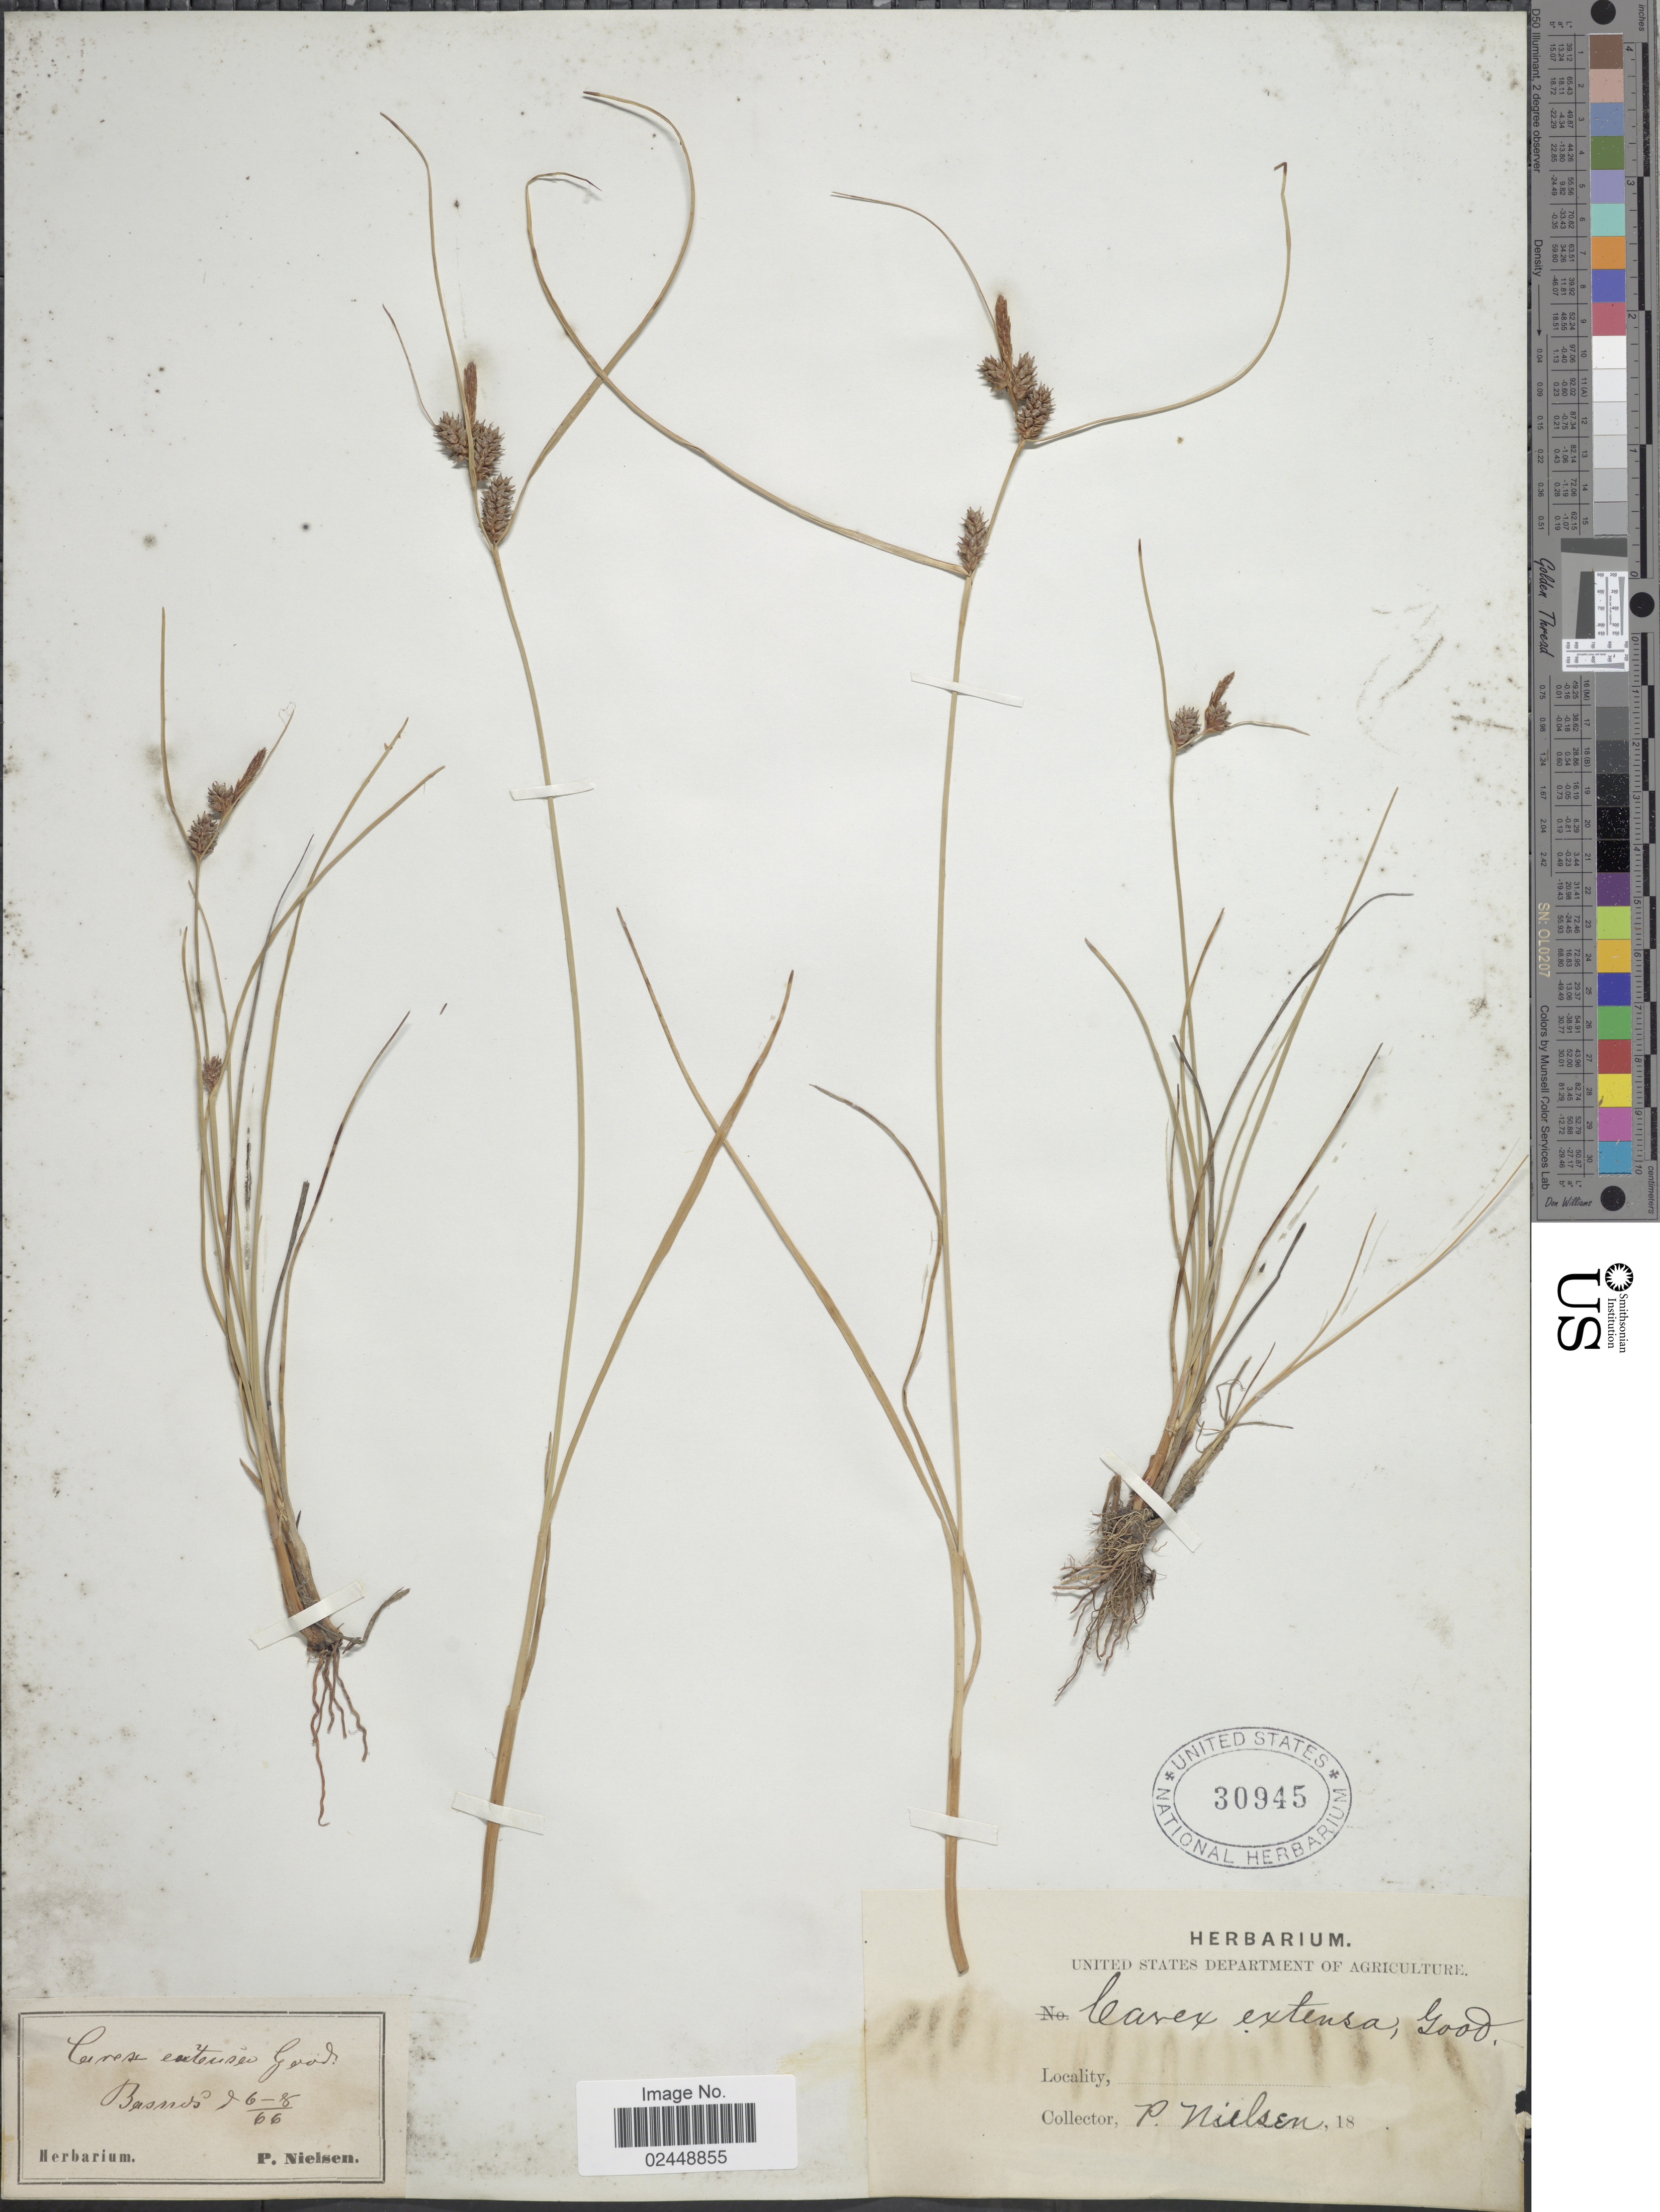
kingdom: Plantae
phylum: Tracheophyta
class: Liliopsida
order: Poales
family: Cyperaceae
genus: Carex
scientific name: Carex extensa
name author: Gooden.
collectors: P. Nielsen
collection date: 1866-06/1866-08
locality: Basnds [interpreted]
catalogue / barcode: US 30945